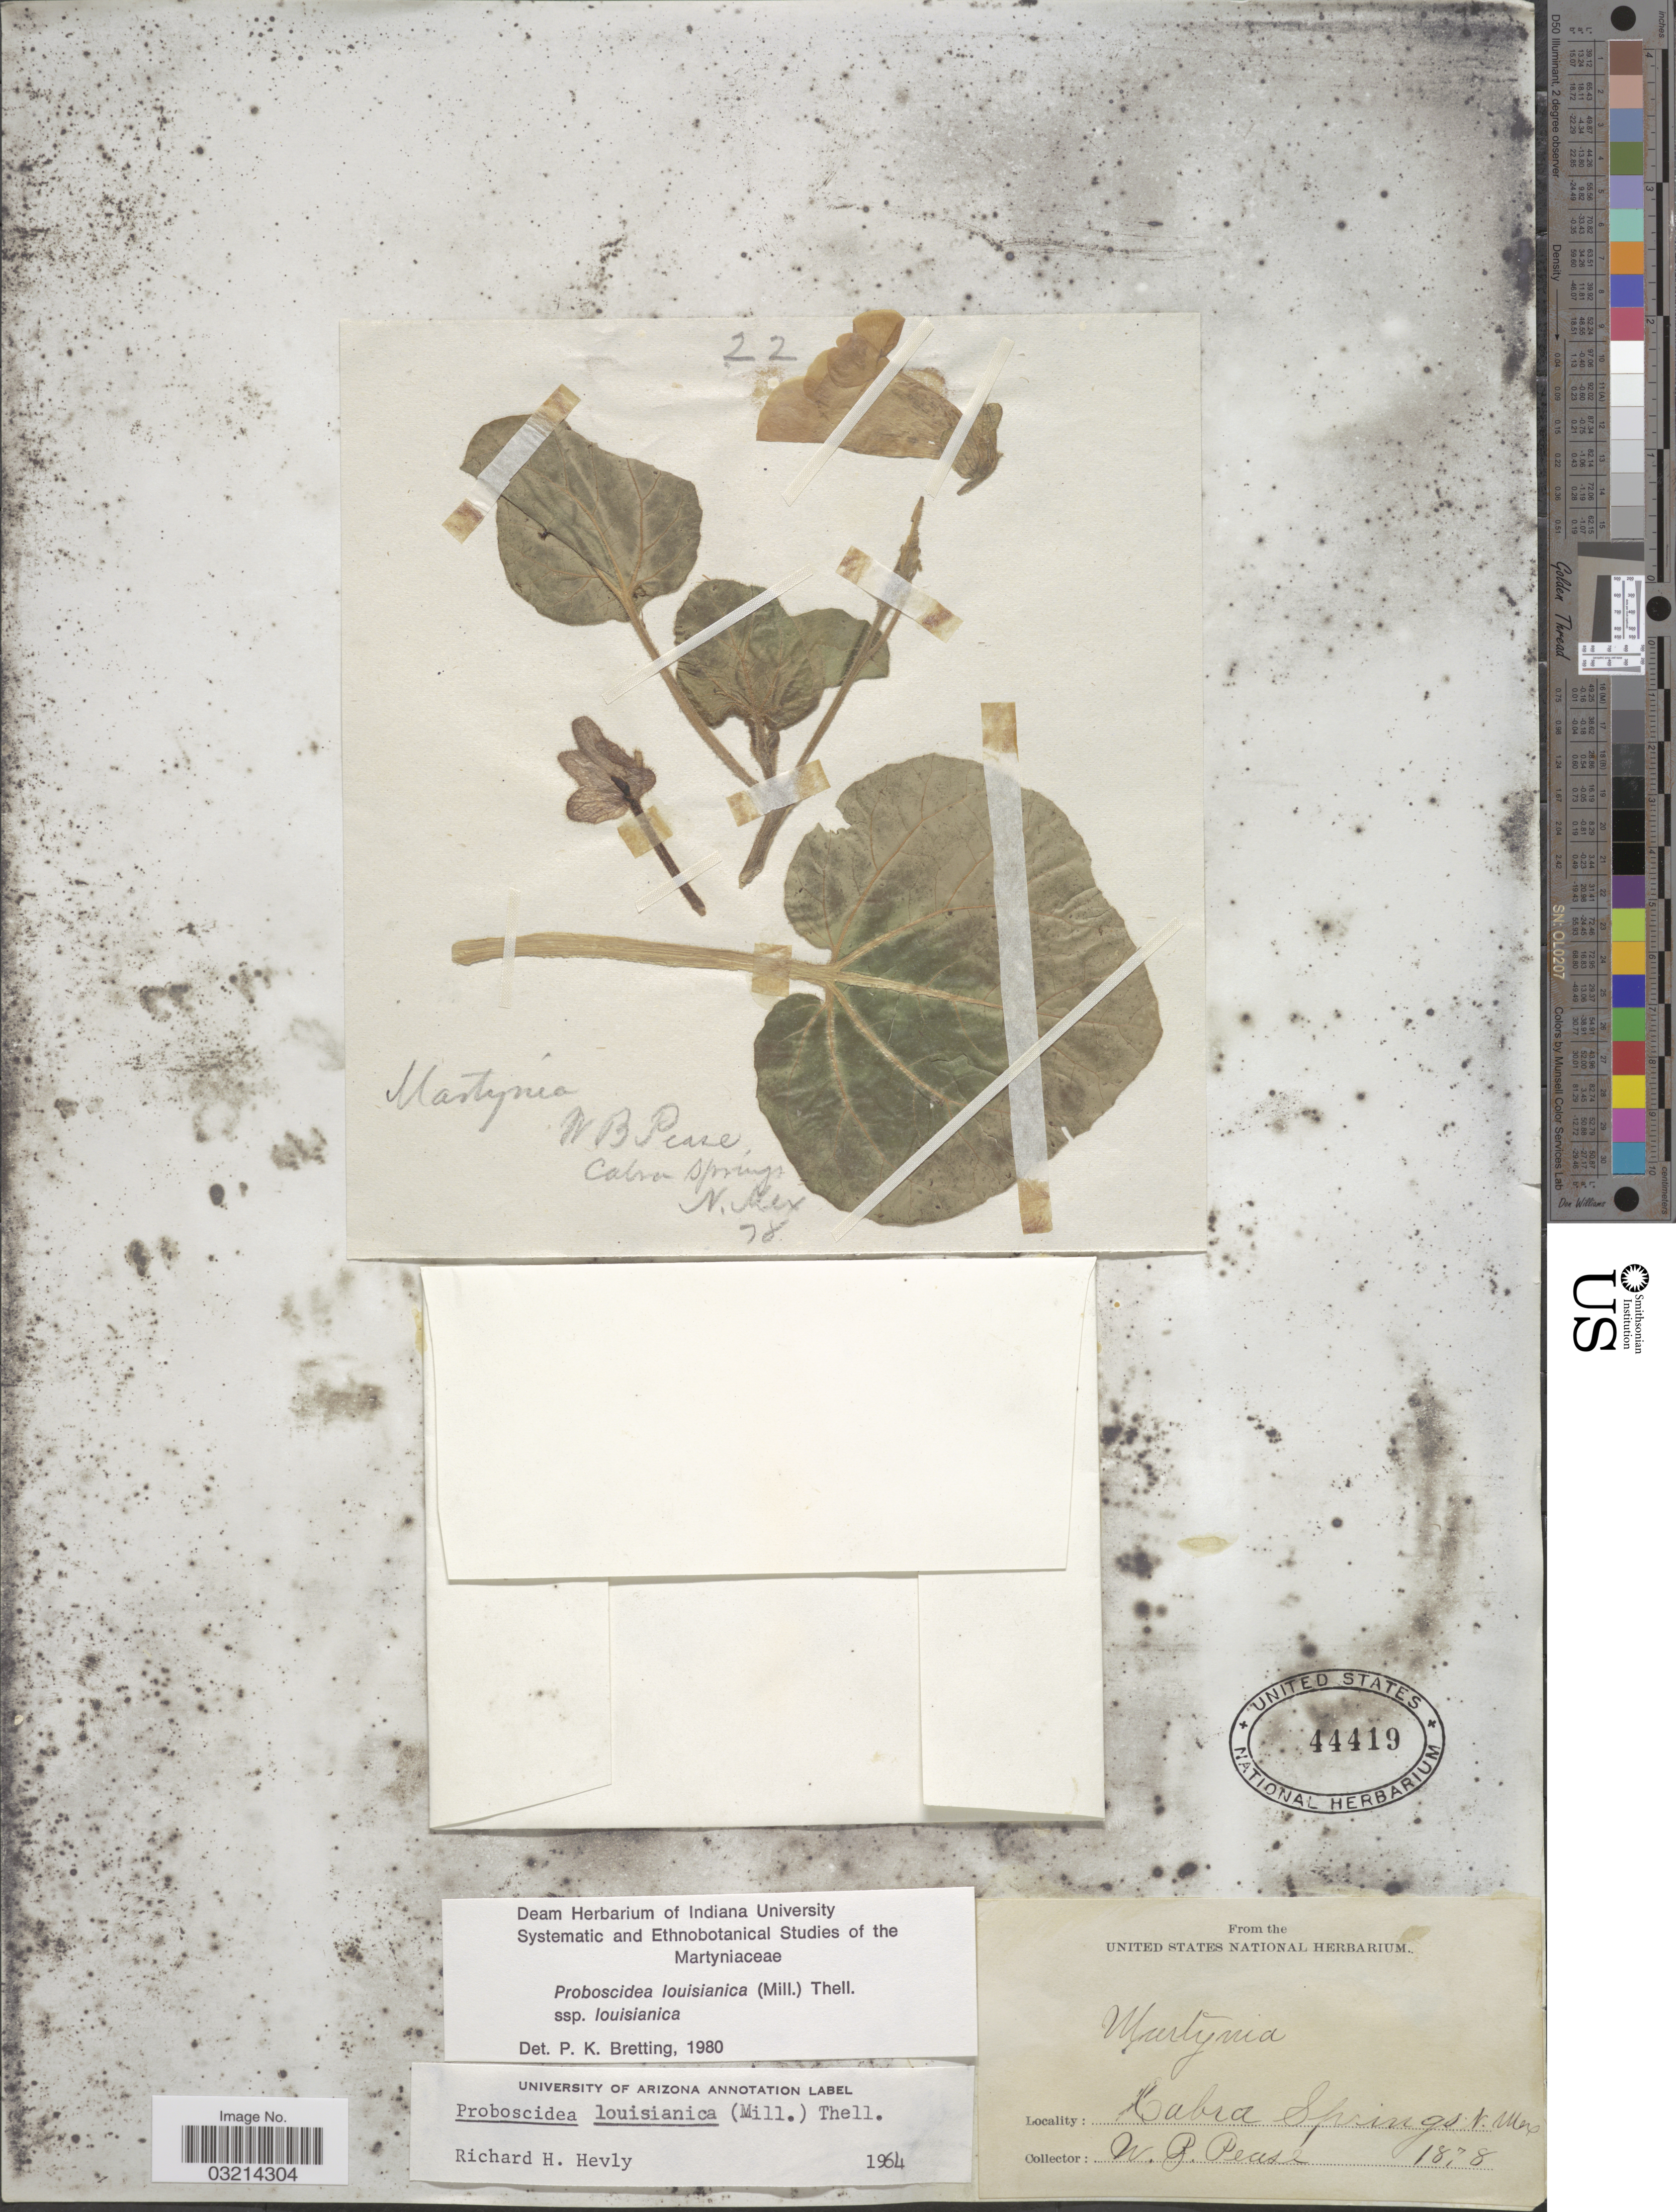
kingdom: Plantae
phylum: Tracheophyta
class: Magnoliopsida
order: Lamiales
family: Martyniaceae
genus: Proboscidea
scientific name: Proboscidea louisianica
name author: Thell.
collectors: W. Pease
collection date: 1878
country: United States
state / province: New Mexico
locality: Cabra Springs.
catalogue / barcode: US 44419